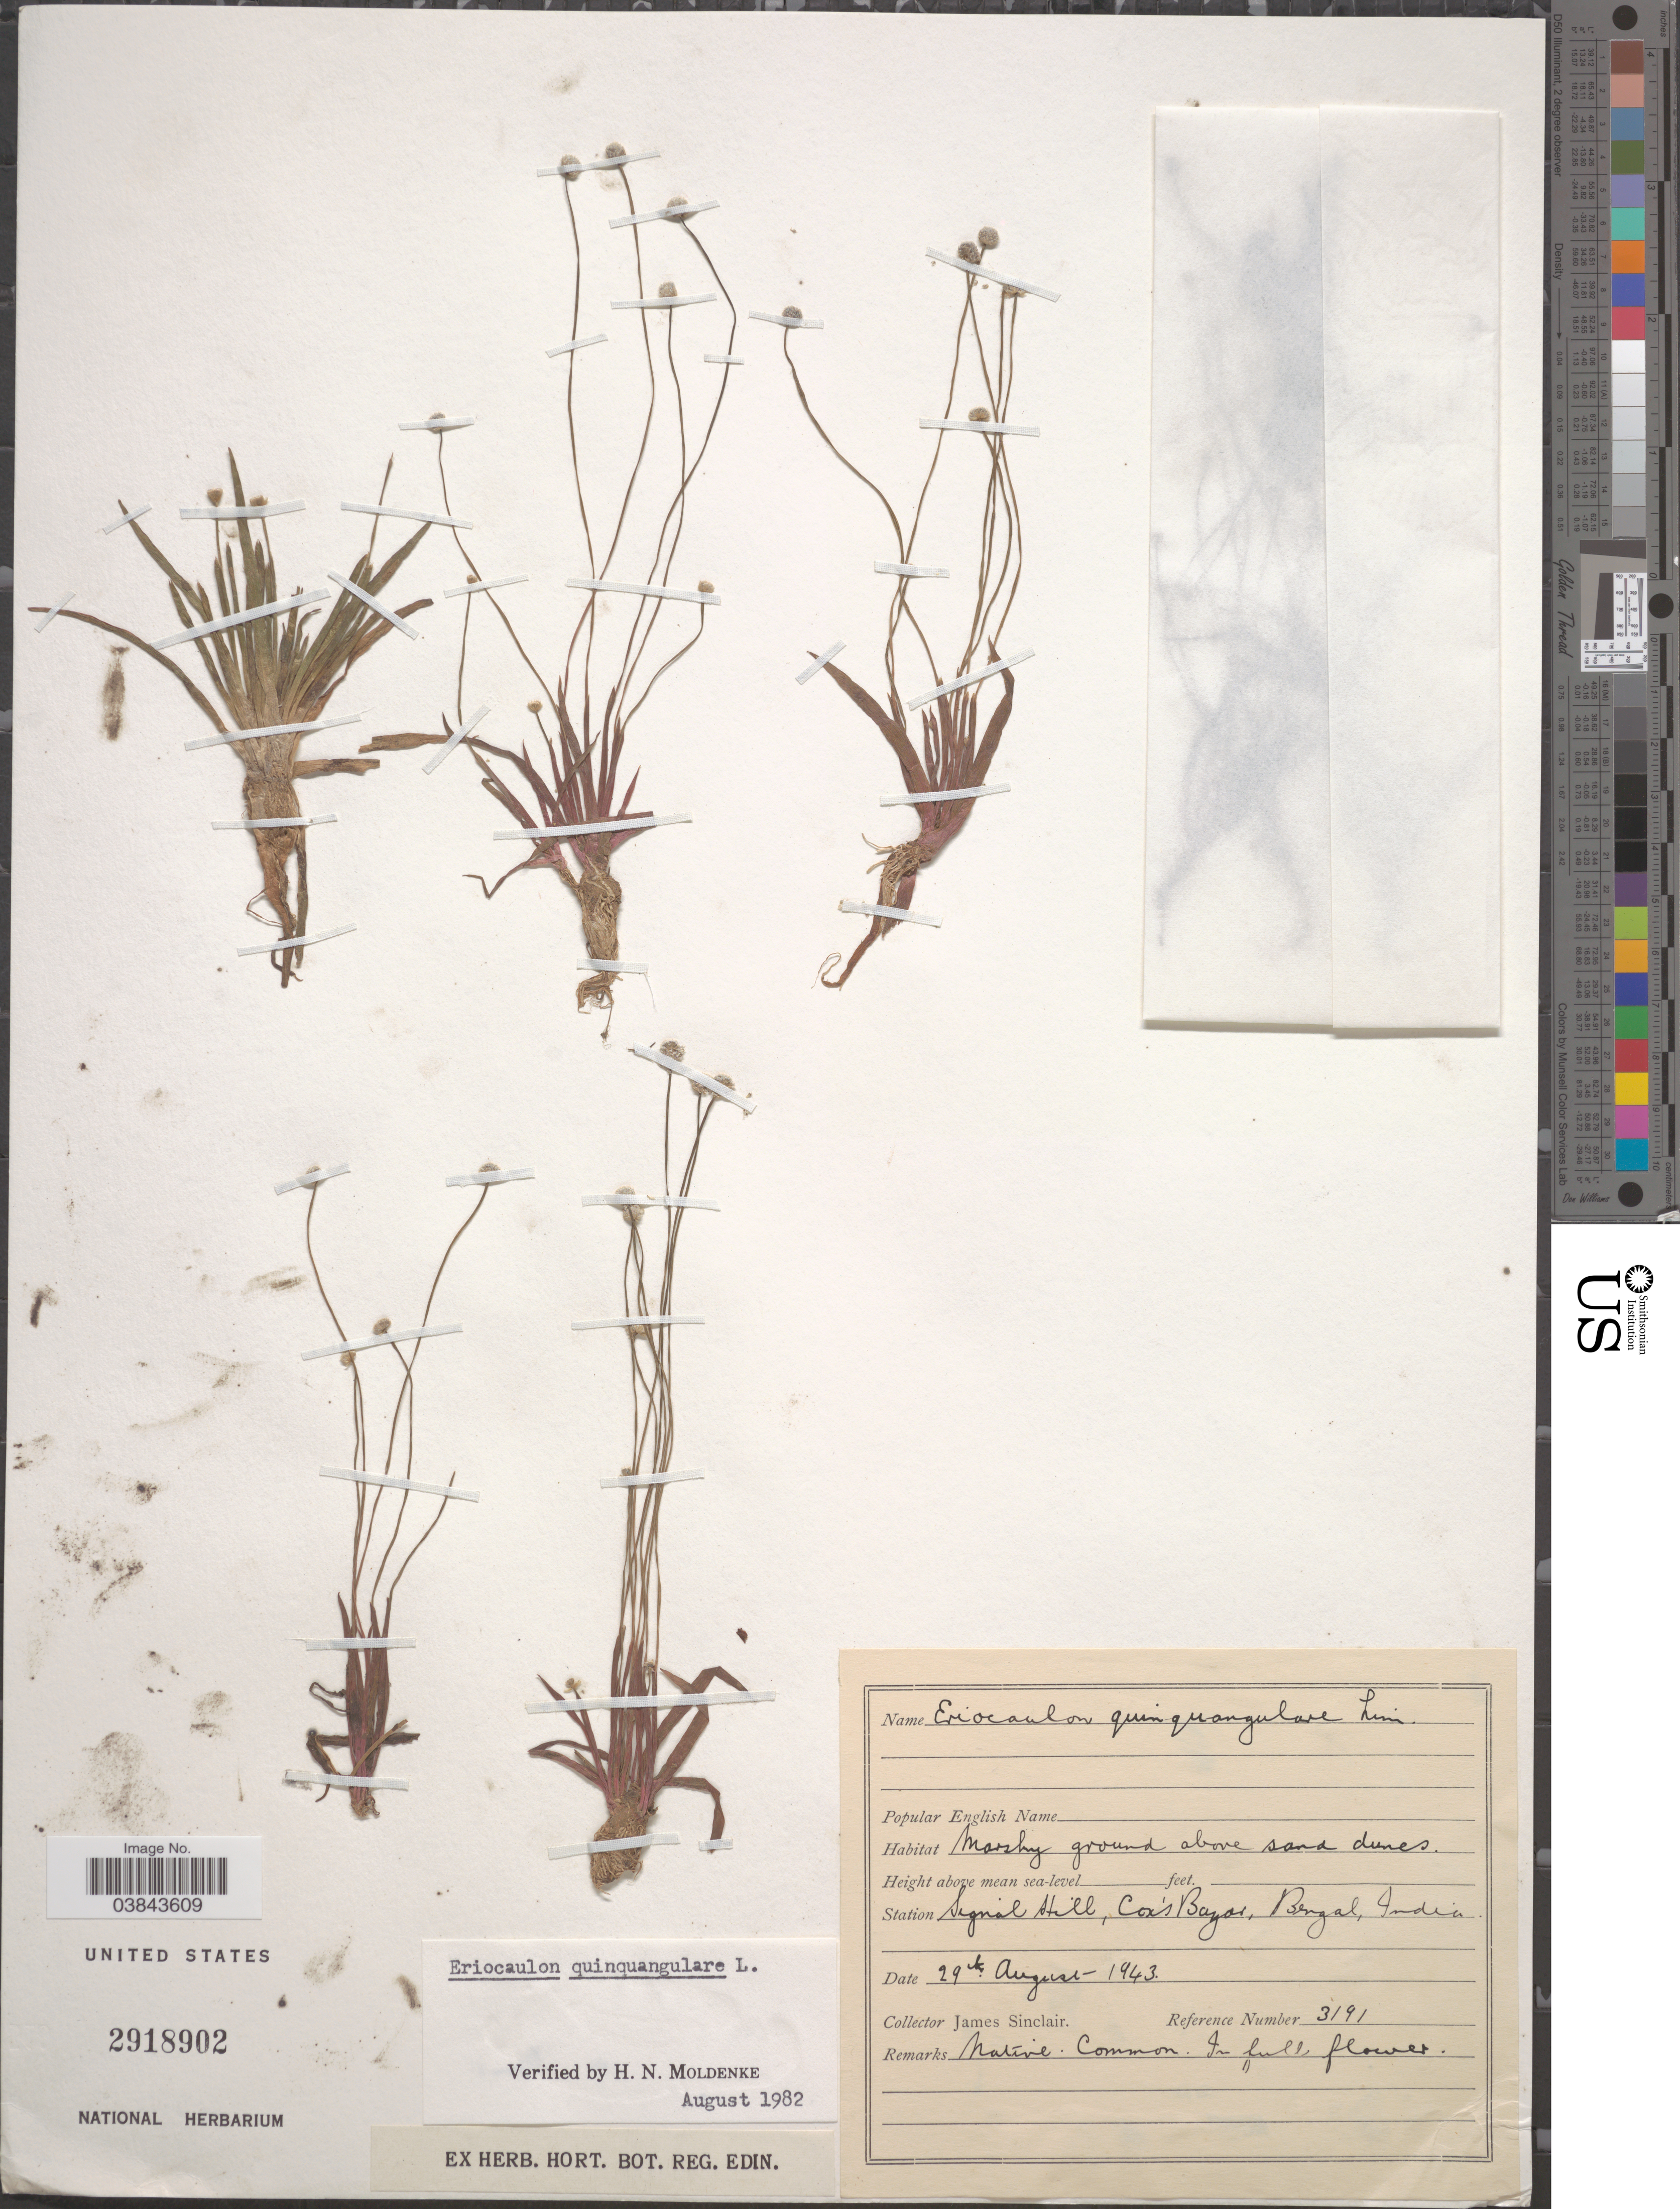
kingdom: Plantae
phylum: Tracheophyta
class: Liliopsida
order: Poales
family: Eriocaulaceae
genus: Eriocaulon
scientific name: Eriocaulon quinquangulare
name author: L.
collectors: J. Sinclair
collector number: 3191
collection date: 1943-08-29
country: Bangladesh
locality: Station Signal Hill, Cox's Bazar, Bengal.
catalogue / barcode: US 2918902